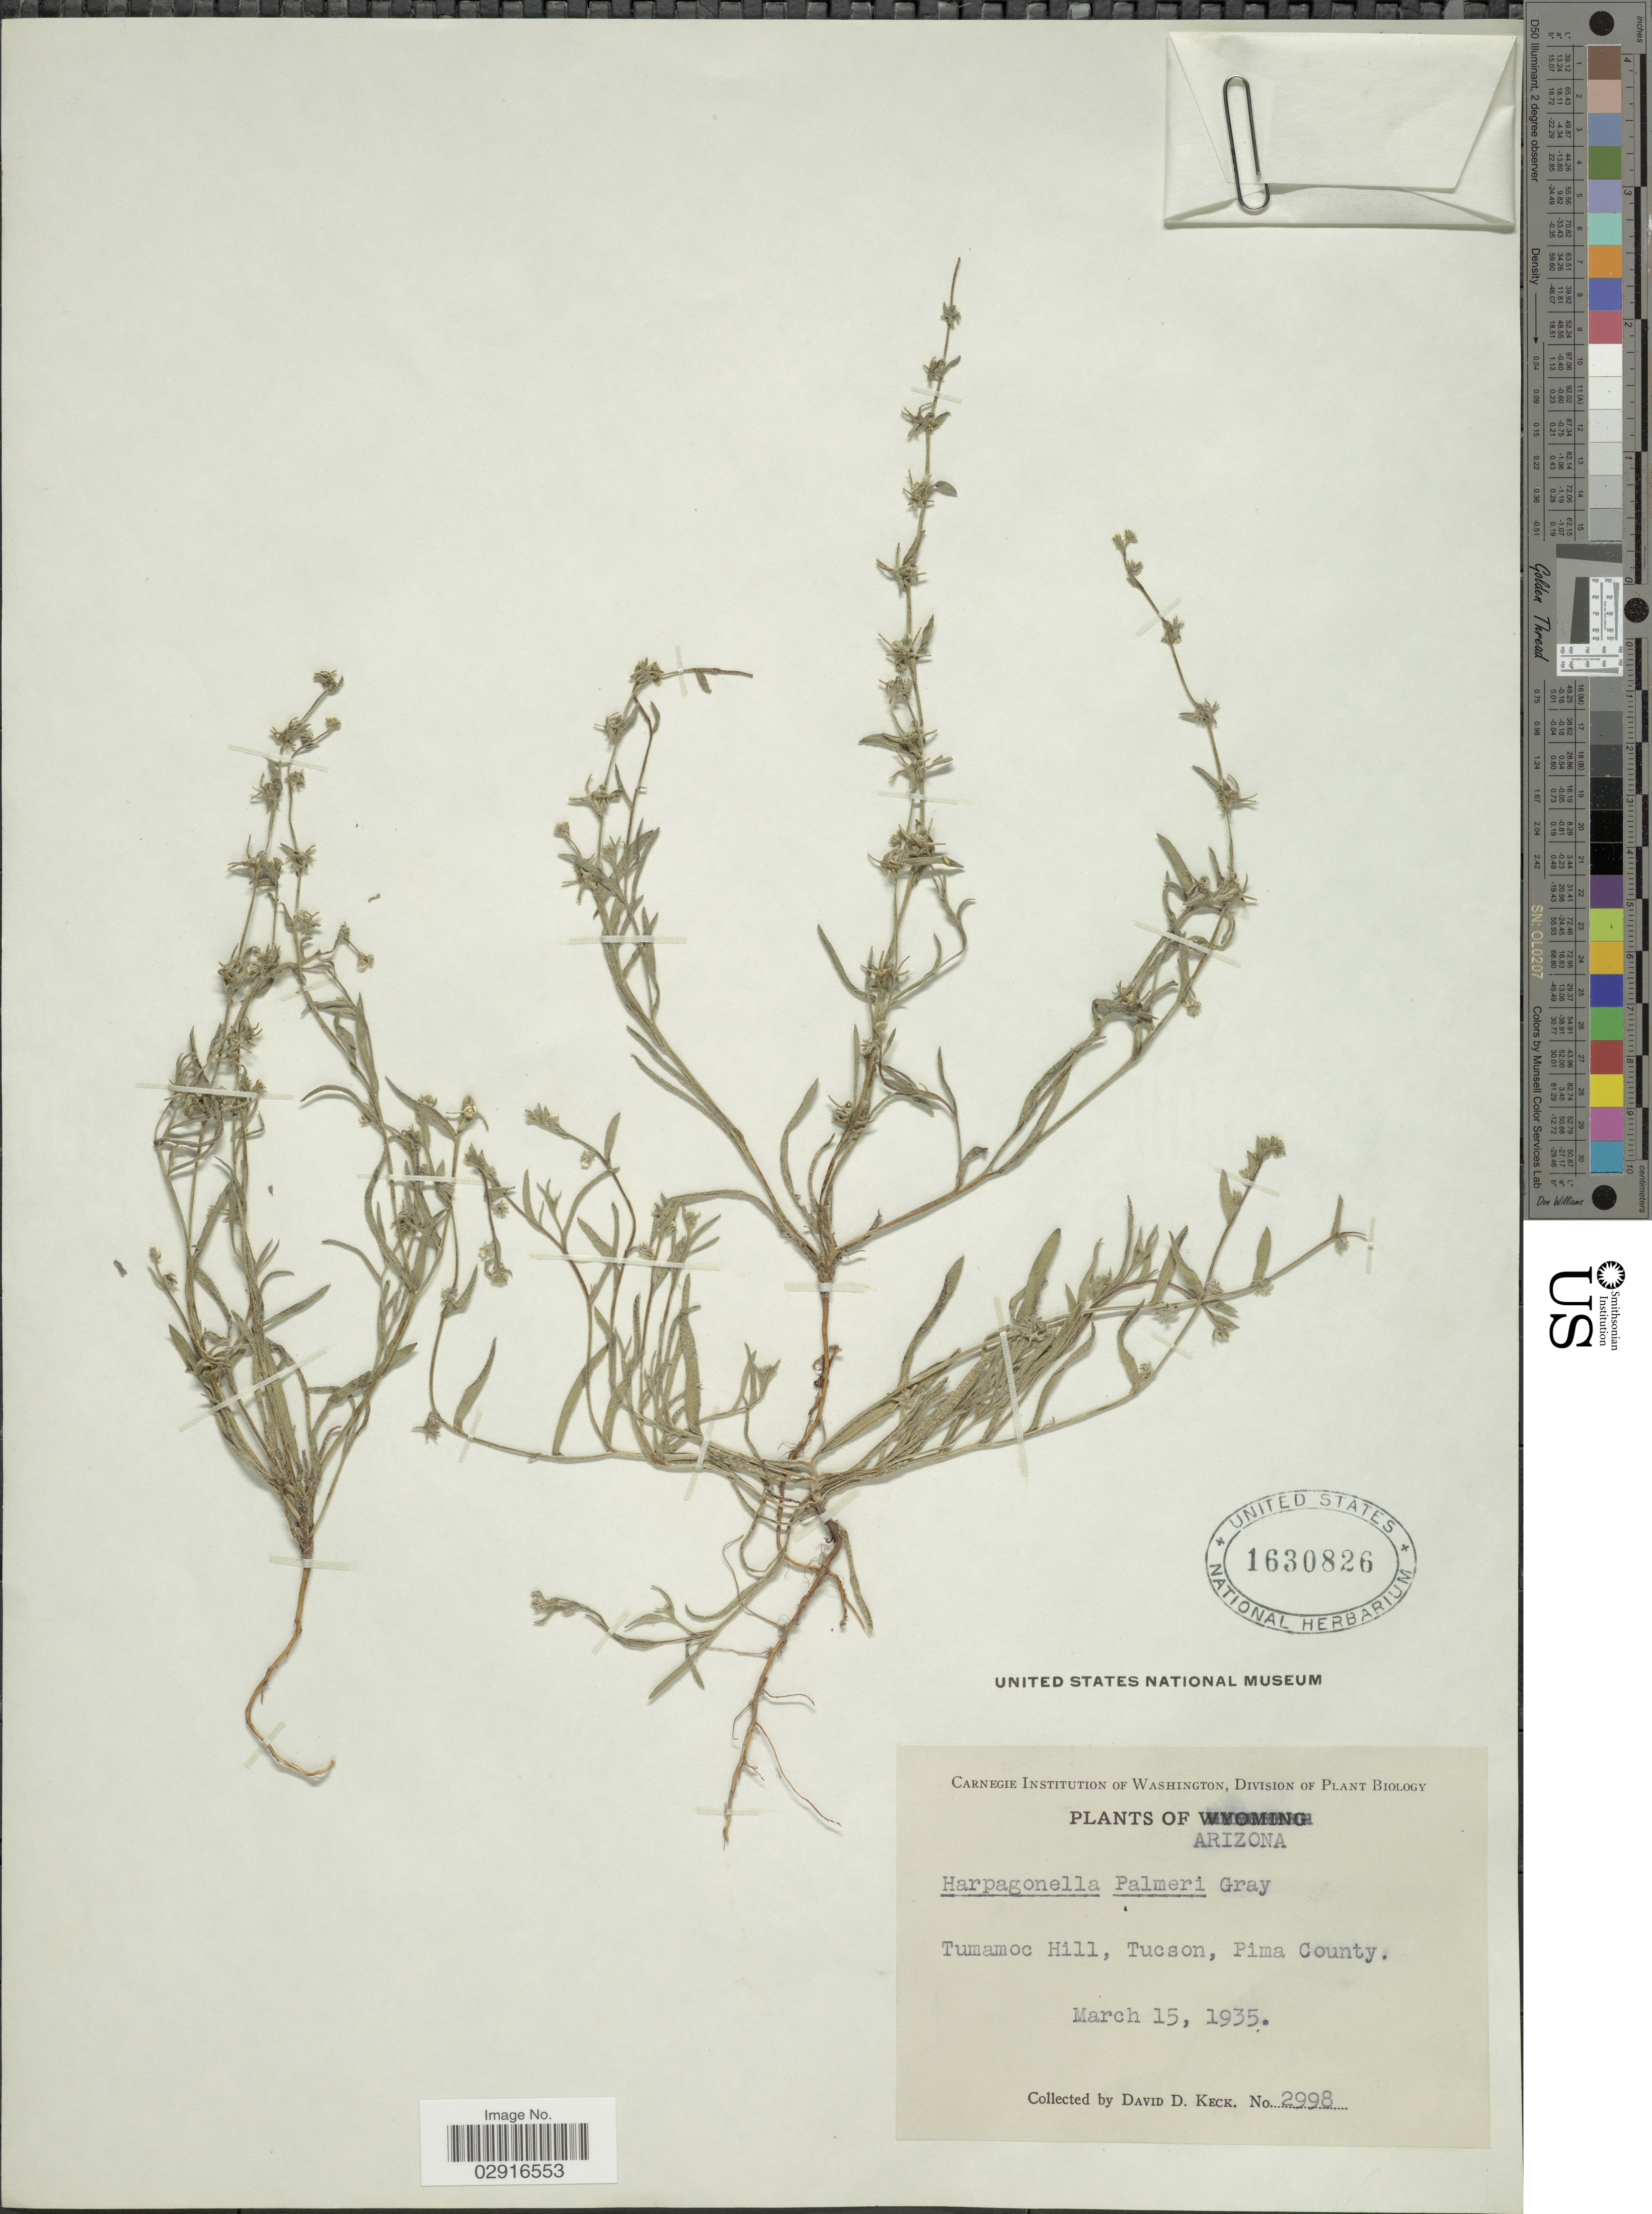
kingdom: Plantae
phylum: Tracheophyta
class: Magnoliopsida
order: Boraginales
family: Boraginaceae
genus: Harpagonella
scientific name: Harpagonella arizonica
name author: (I.M. Johnst.) Guilliams & B.G. Baldwin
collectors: D. D. Keck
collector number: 2998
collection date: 1935-03-15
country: United States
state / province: Arizona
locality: Tumamoc Hill, Tucson, Pima County.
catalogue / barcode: US 1630826